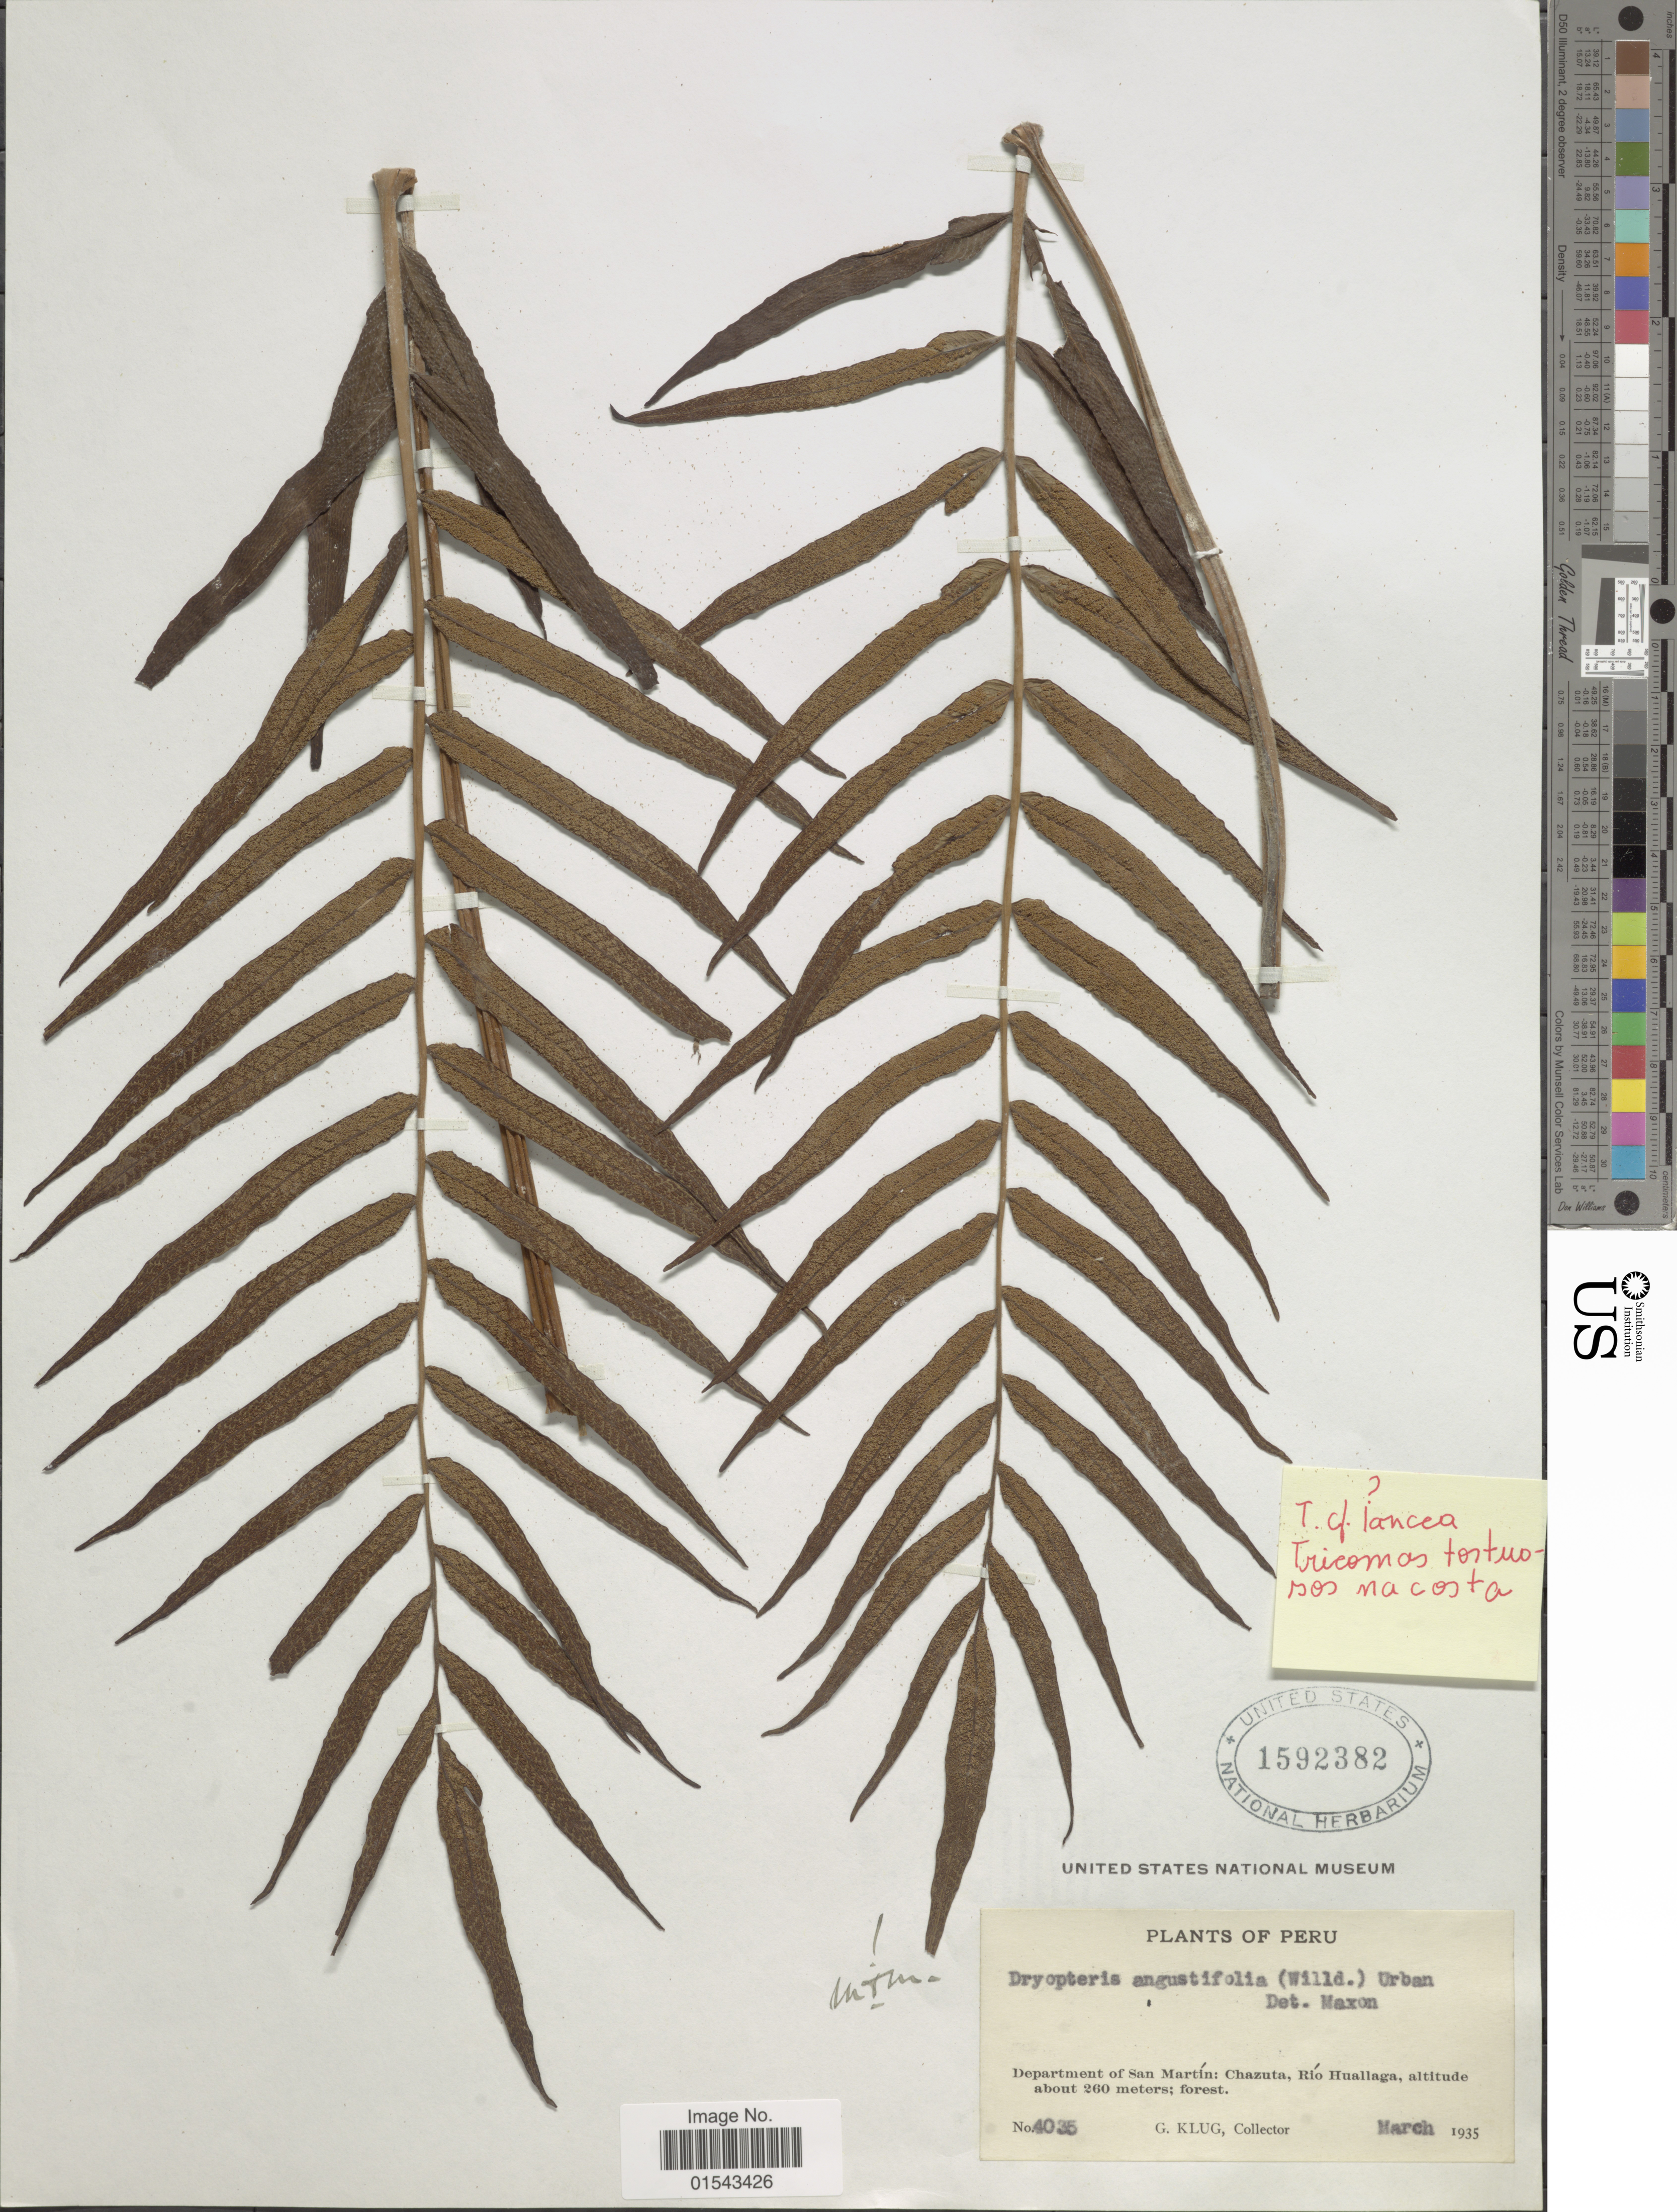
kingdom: Plantae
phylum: Tracheophyta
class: Polypodiopsida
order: Polypodiales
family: Thelypteridaceae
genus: Meniscium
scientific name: Meniscium angustifolium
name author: Willd.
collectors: G. Klug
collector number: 4035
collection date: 1935-03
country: Peru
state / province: San Martín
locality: Chazuta, Río Huallaga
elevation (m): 260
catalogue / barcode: US 1592382